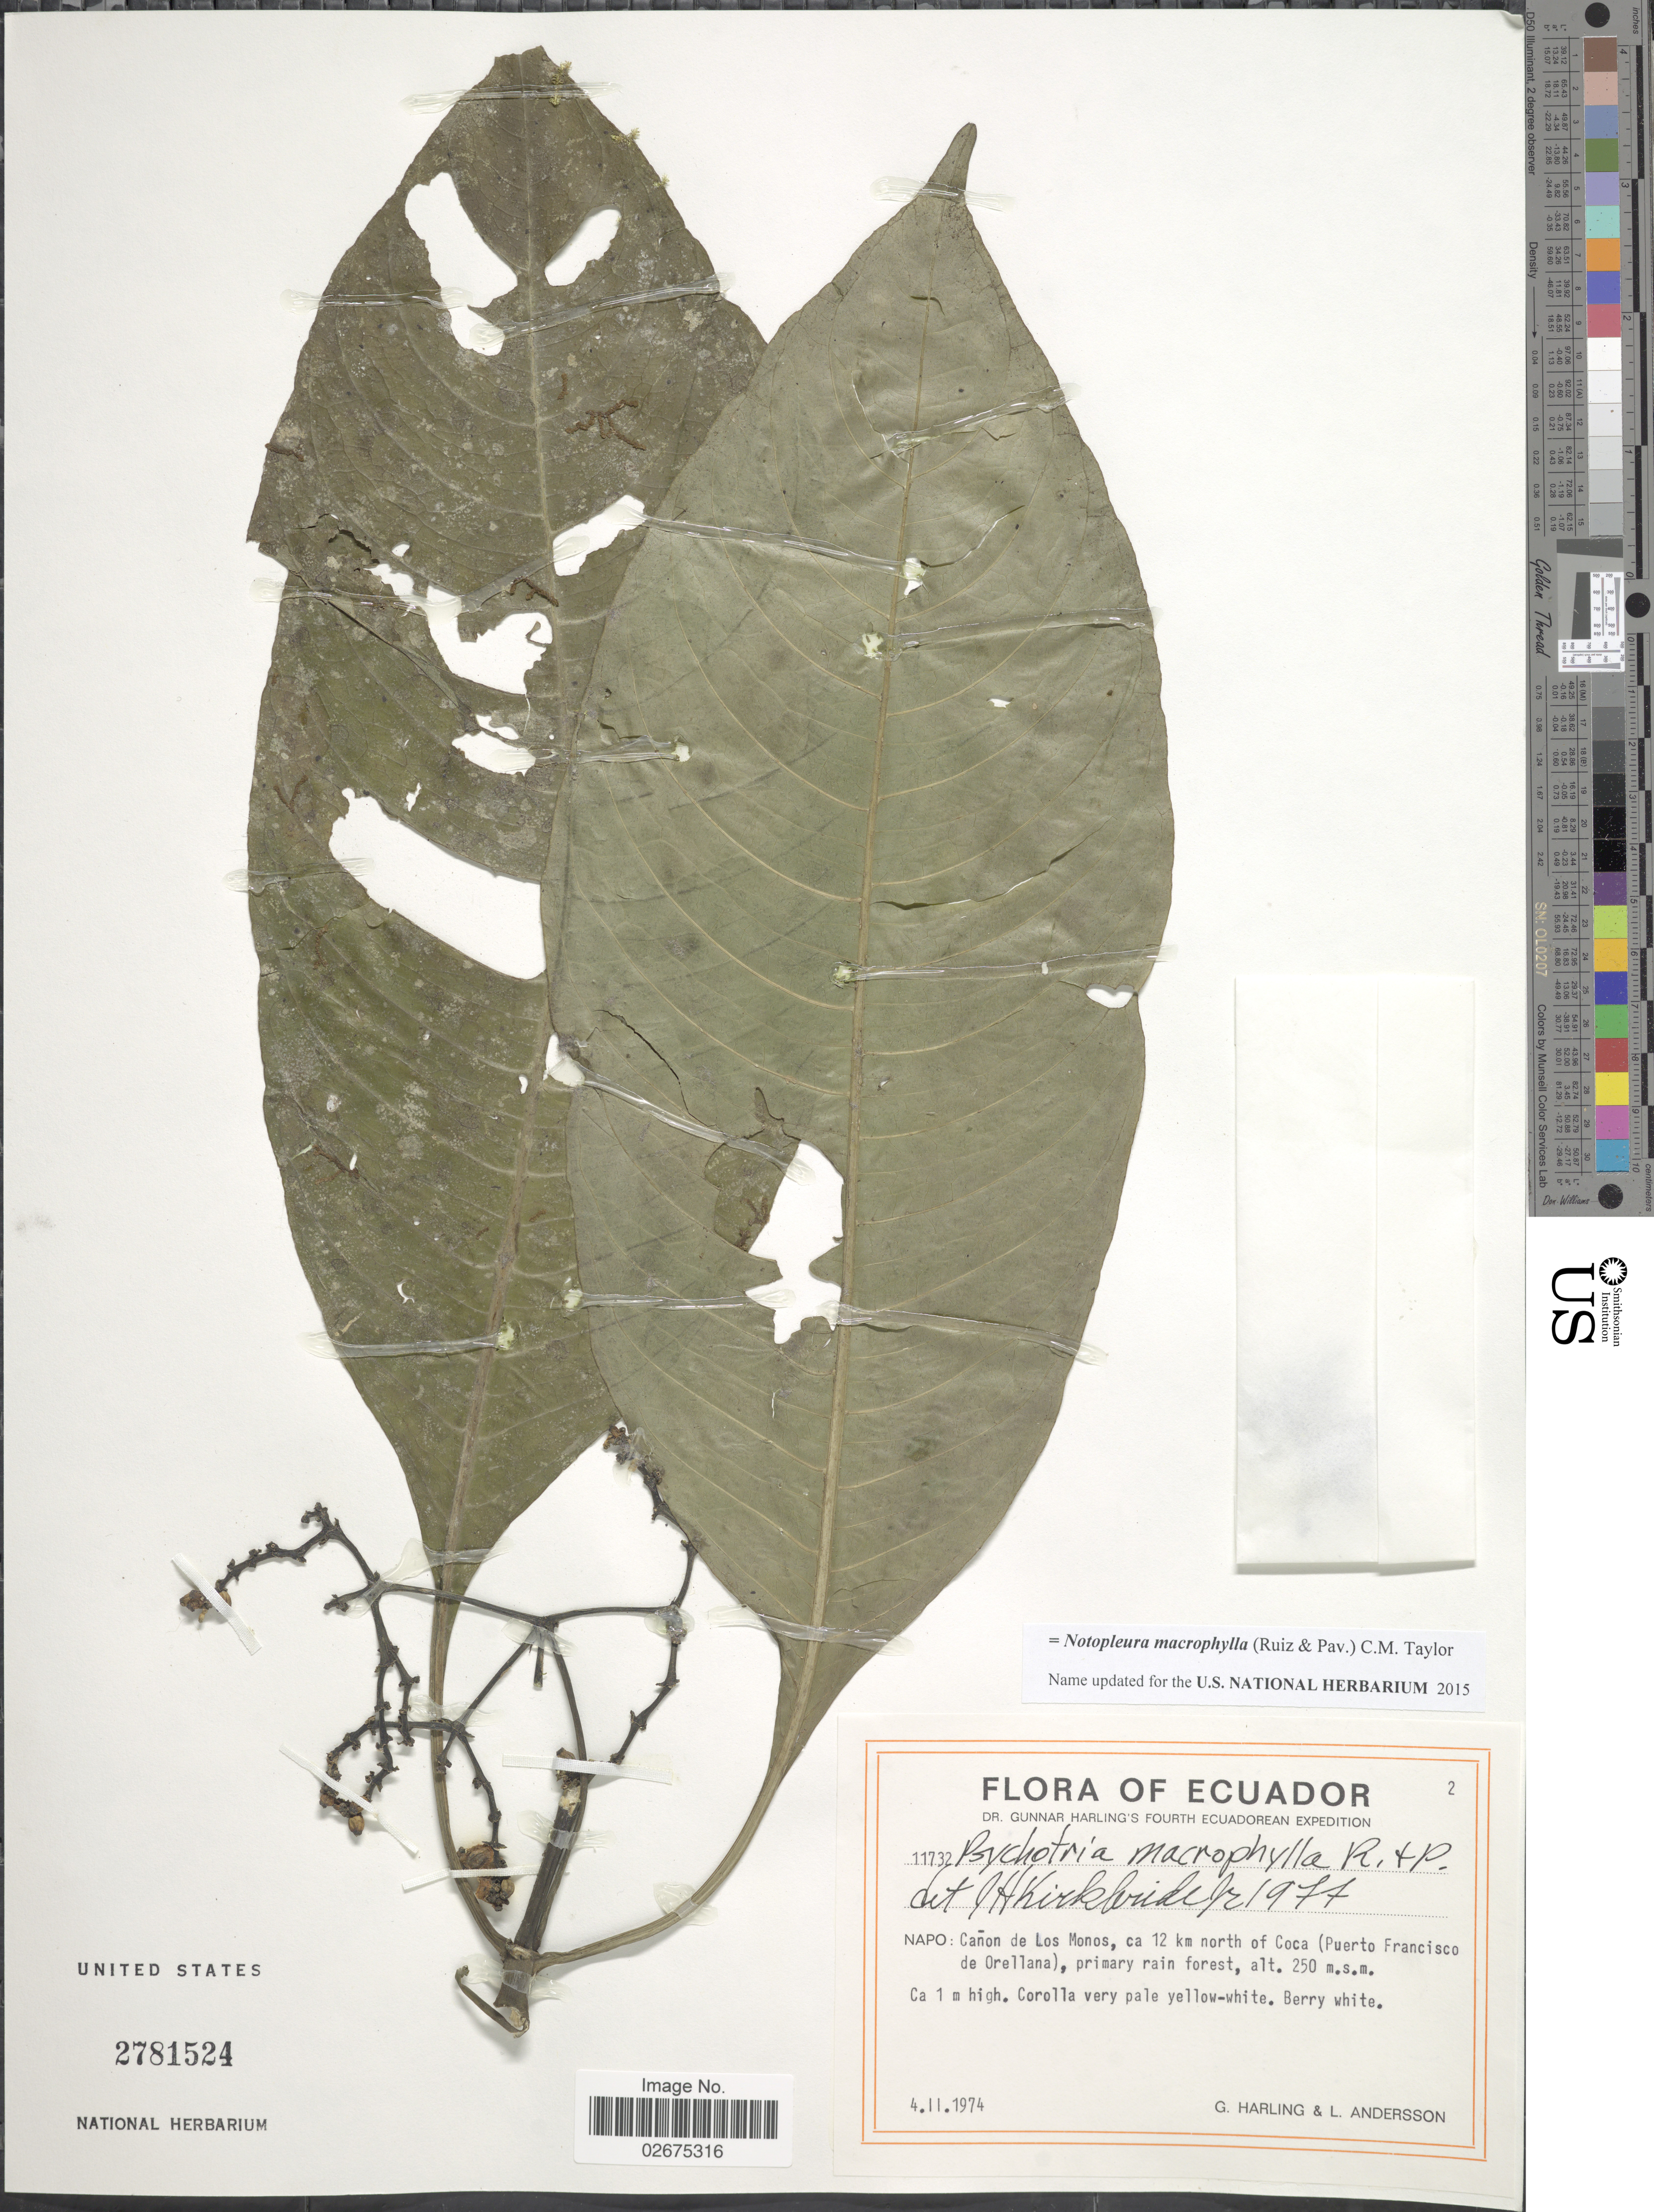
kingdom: Plantae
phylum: Tracheophyta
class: Magnoliopsida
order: Gentianales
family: Rubiaceae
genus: Notopleura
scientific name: Notopleura macrophylla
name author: (Ruiz & Pav.) C.M. Taylor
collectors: G. Harling & L. Andersson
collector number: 11732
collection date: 1971-02-04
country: Ecuador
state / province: Napo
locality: Cañon de Los Monos, ca 12 km north of Coca (Puerto Francisco de Orellana), primary rain forest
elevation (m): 250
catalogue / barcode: US 2781524